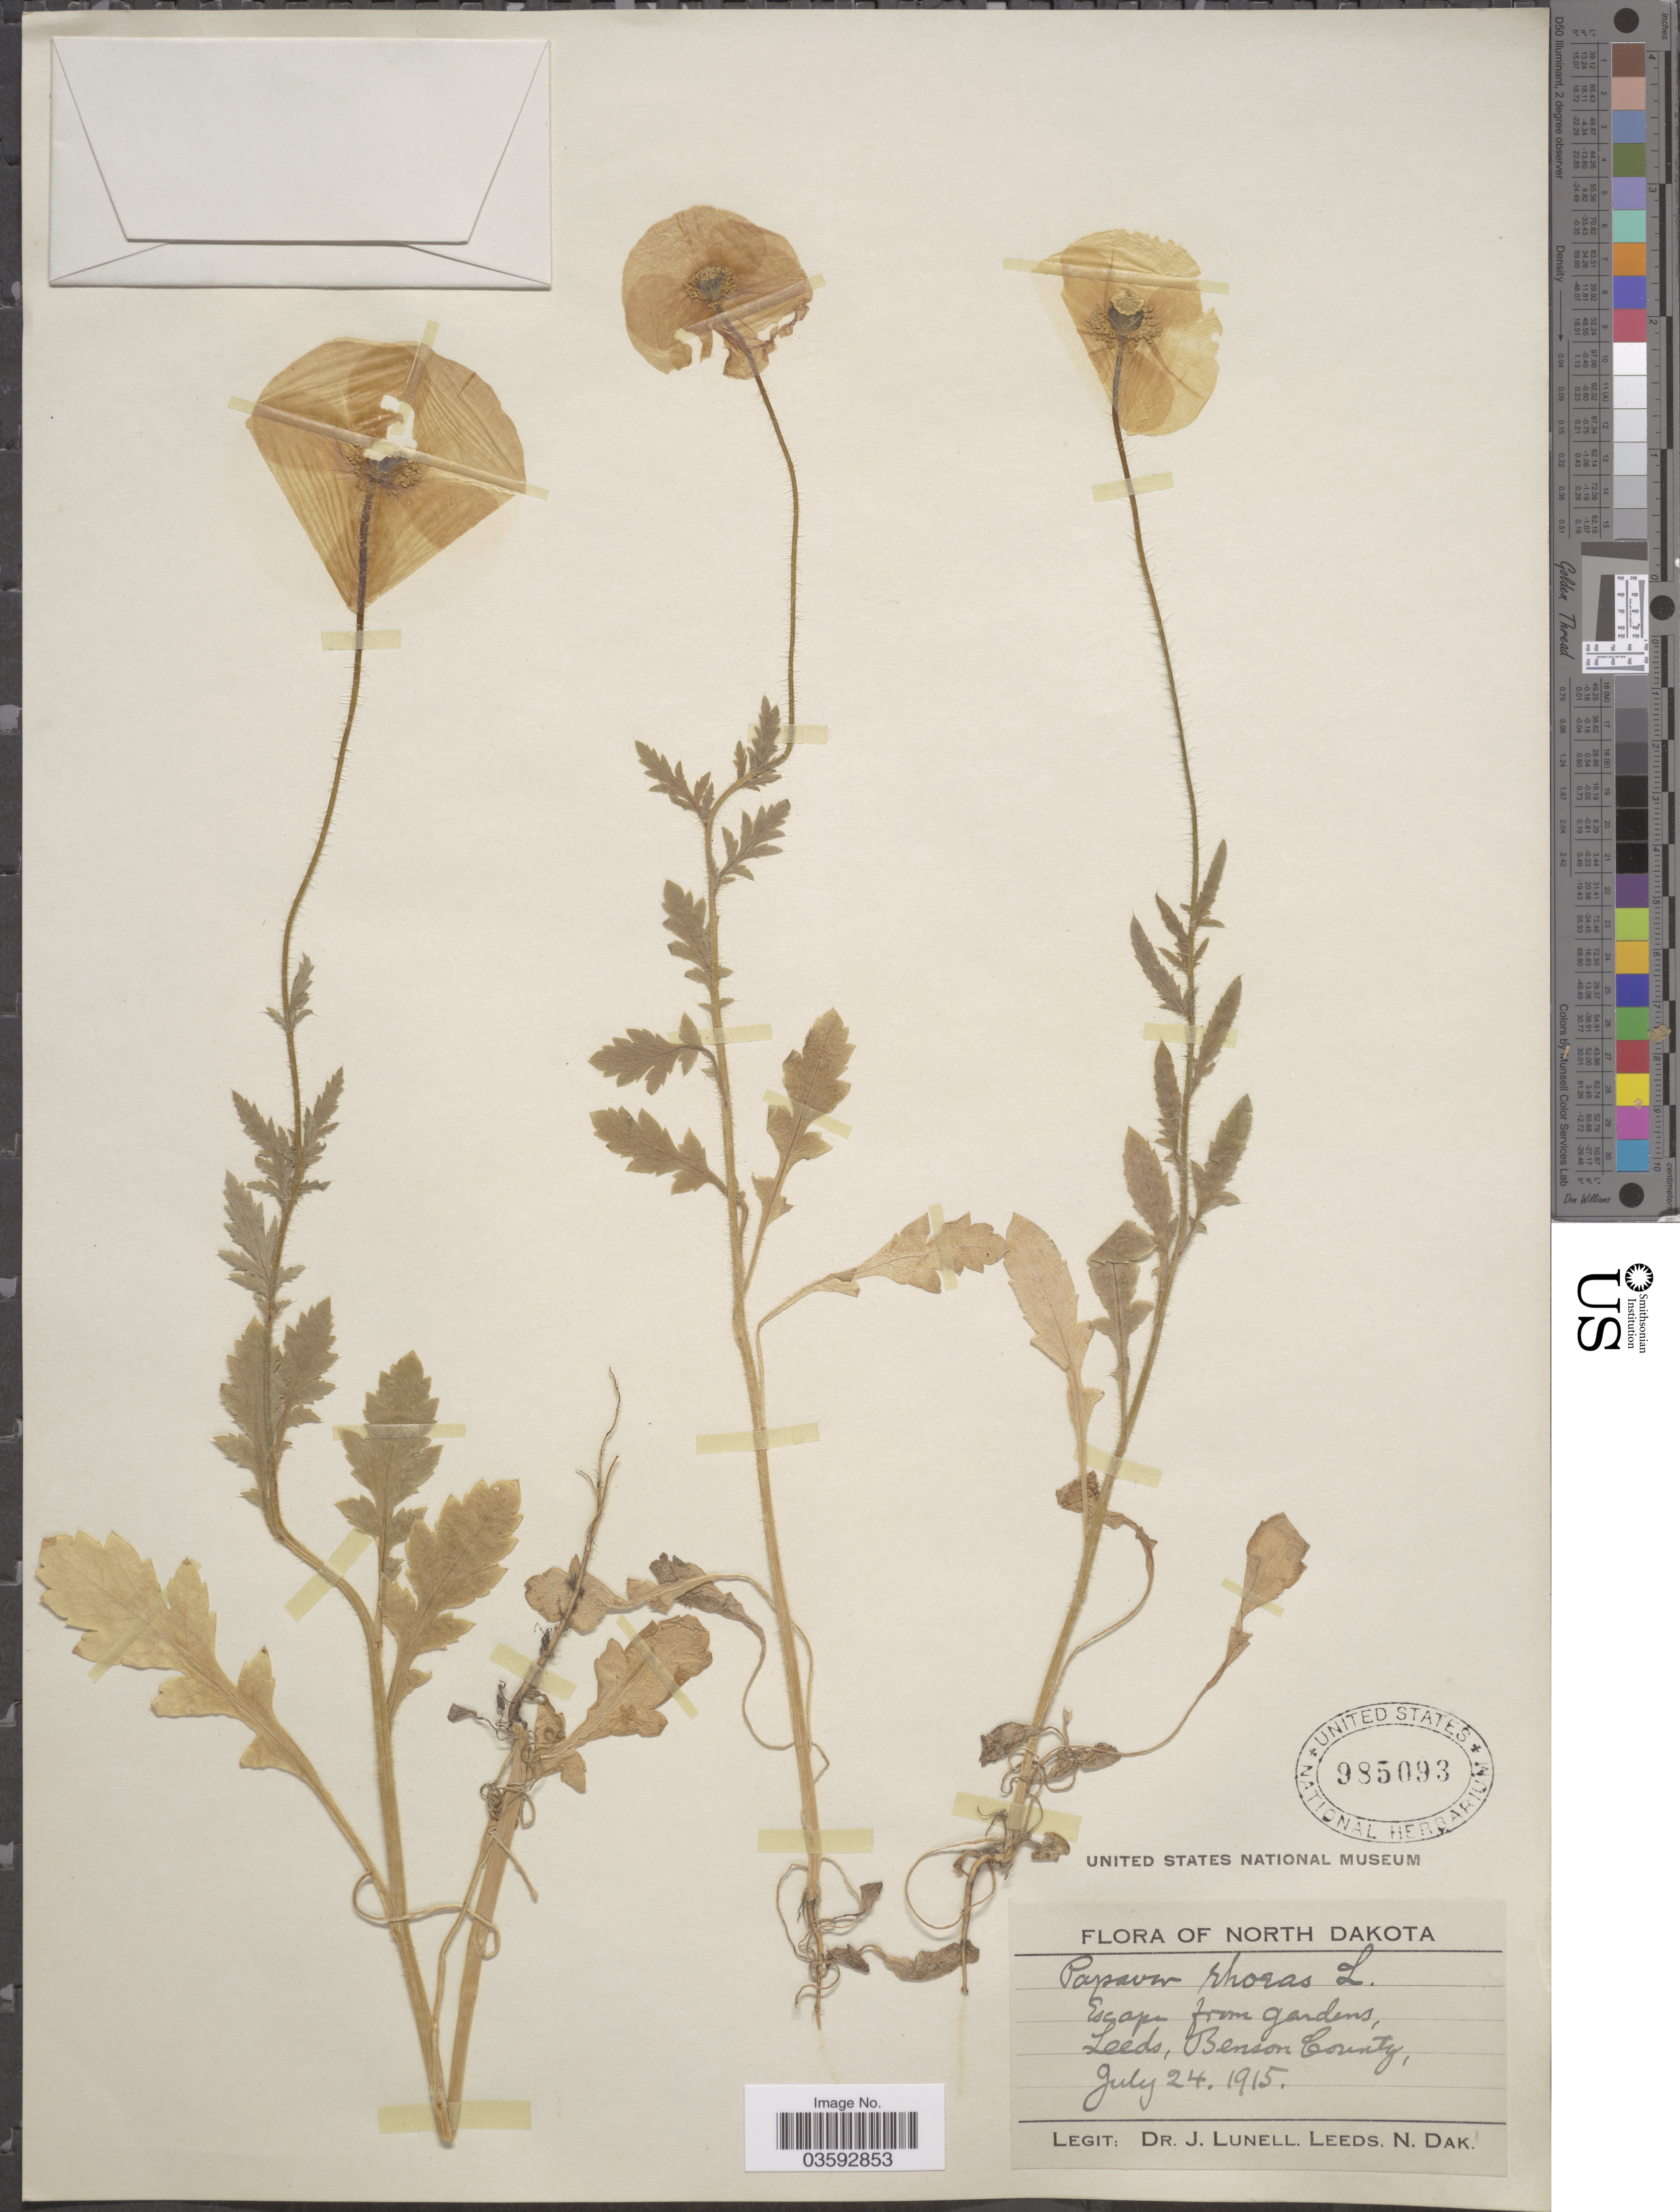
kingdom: Plantae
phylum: Tracheophyta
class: Magnoliopsida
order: Ranunculales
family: Papaveraceae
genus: Papaver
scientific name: Papaver rhoeas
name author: L.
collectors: J. Lunell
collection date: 1915-07-24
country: United States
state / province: North Dakota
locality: Leeds, Benson County.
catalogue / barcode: US 985093